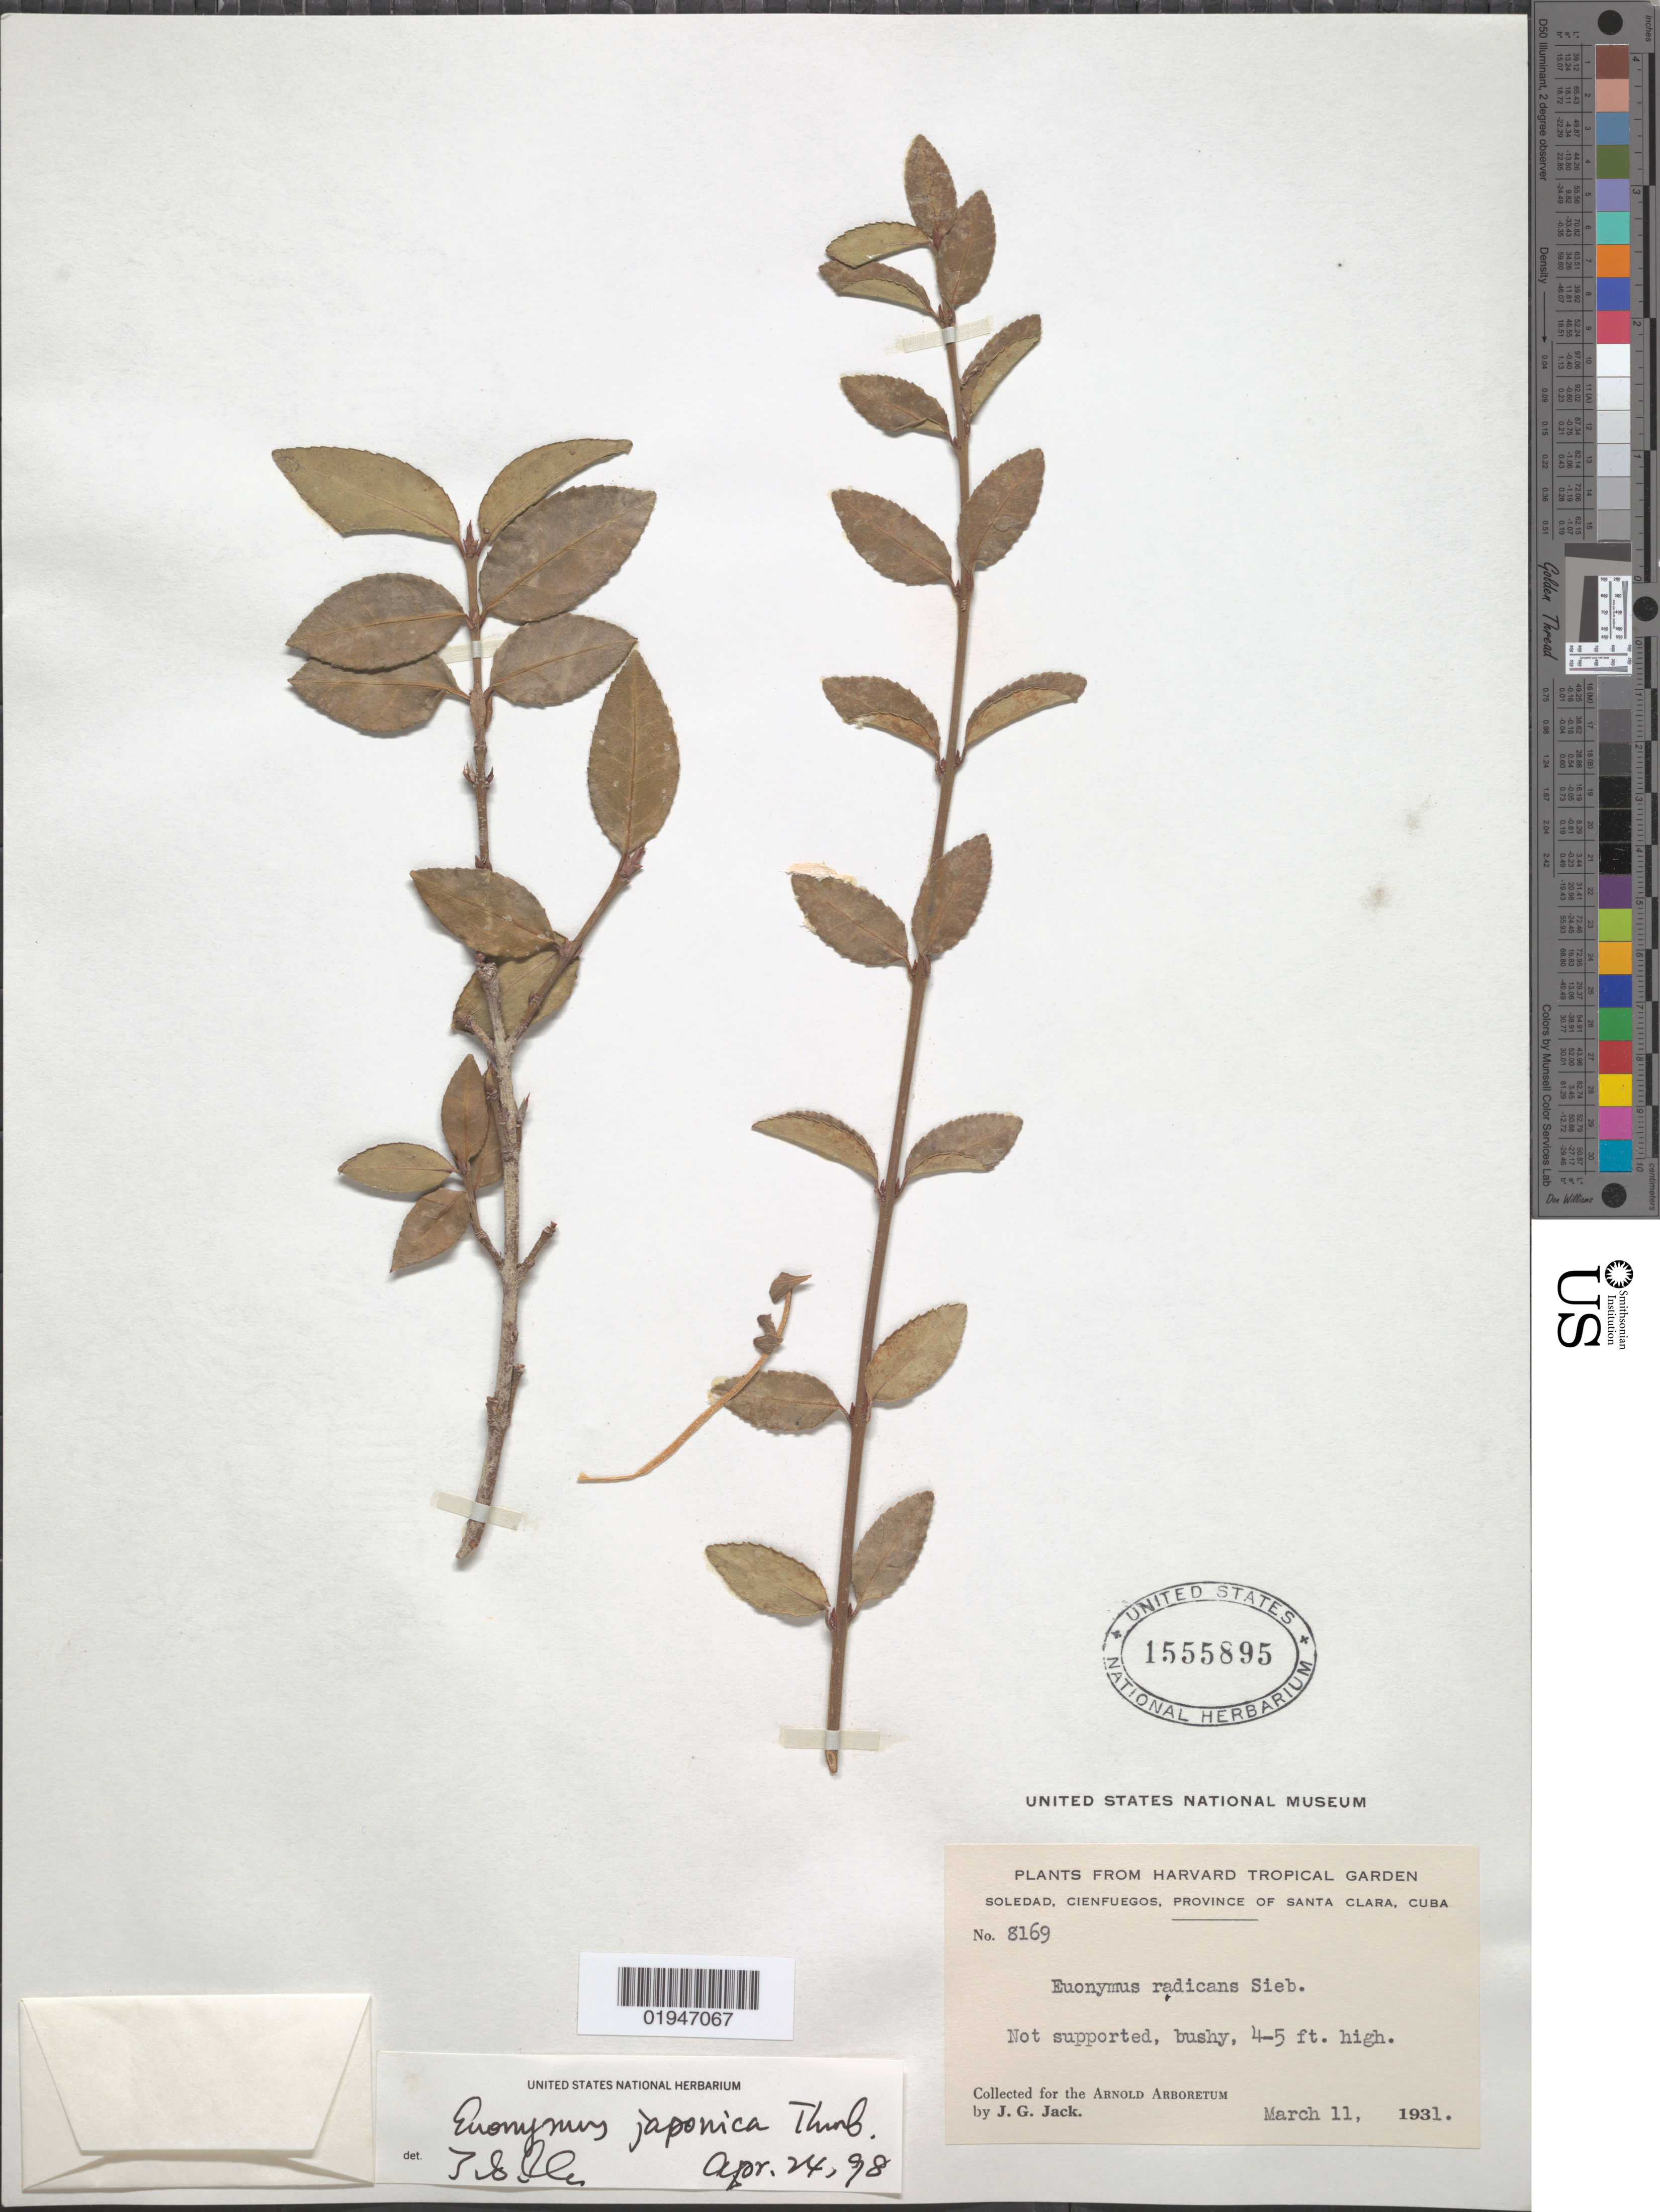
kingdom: Plantae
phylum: Tracheophyta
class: Magnoliopsida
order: Celastrales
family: Celastraceae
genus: Euonymus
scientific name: Euonymus japonicus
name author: Thunb.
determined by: Ma, J. S.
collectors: J. G. Jack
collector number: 8169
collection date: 1931-03-11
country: Cuba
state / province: Cienfuegos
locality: Province Santa Clara [Cienfuegos]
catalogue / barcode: US 1555895